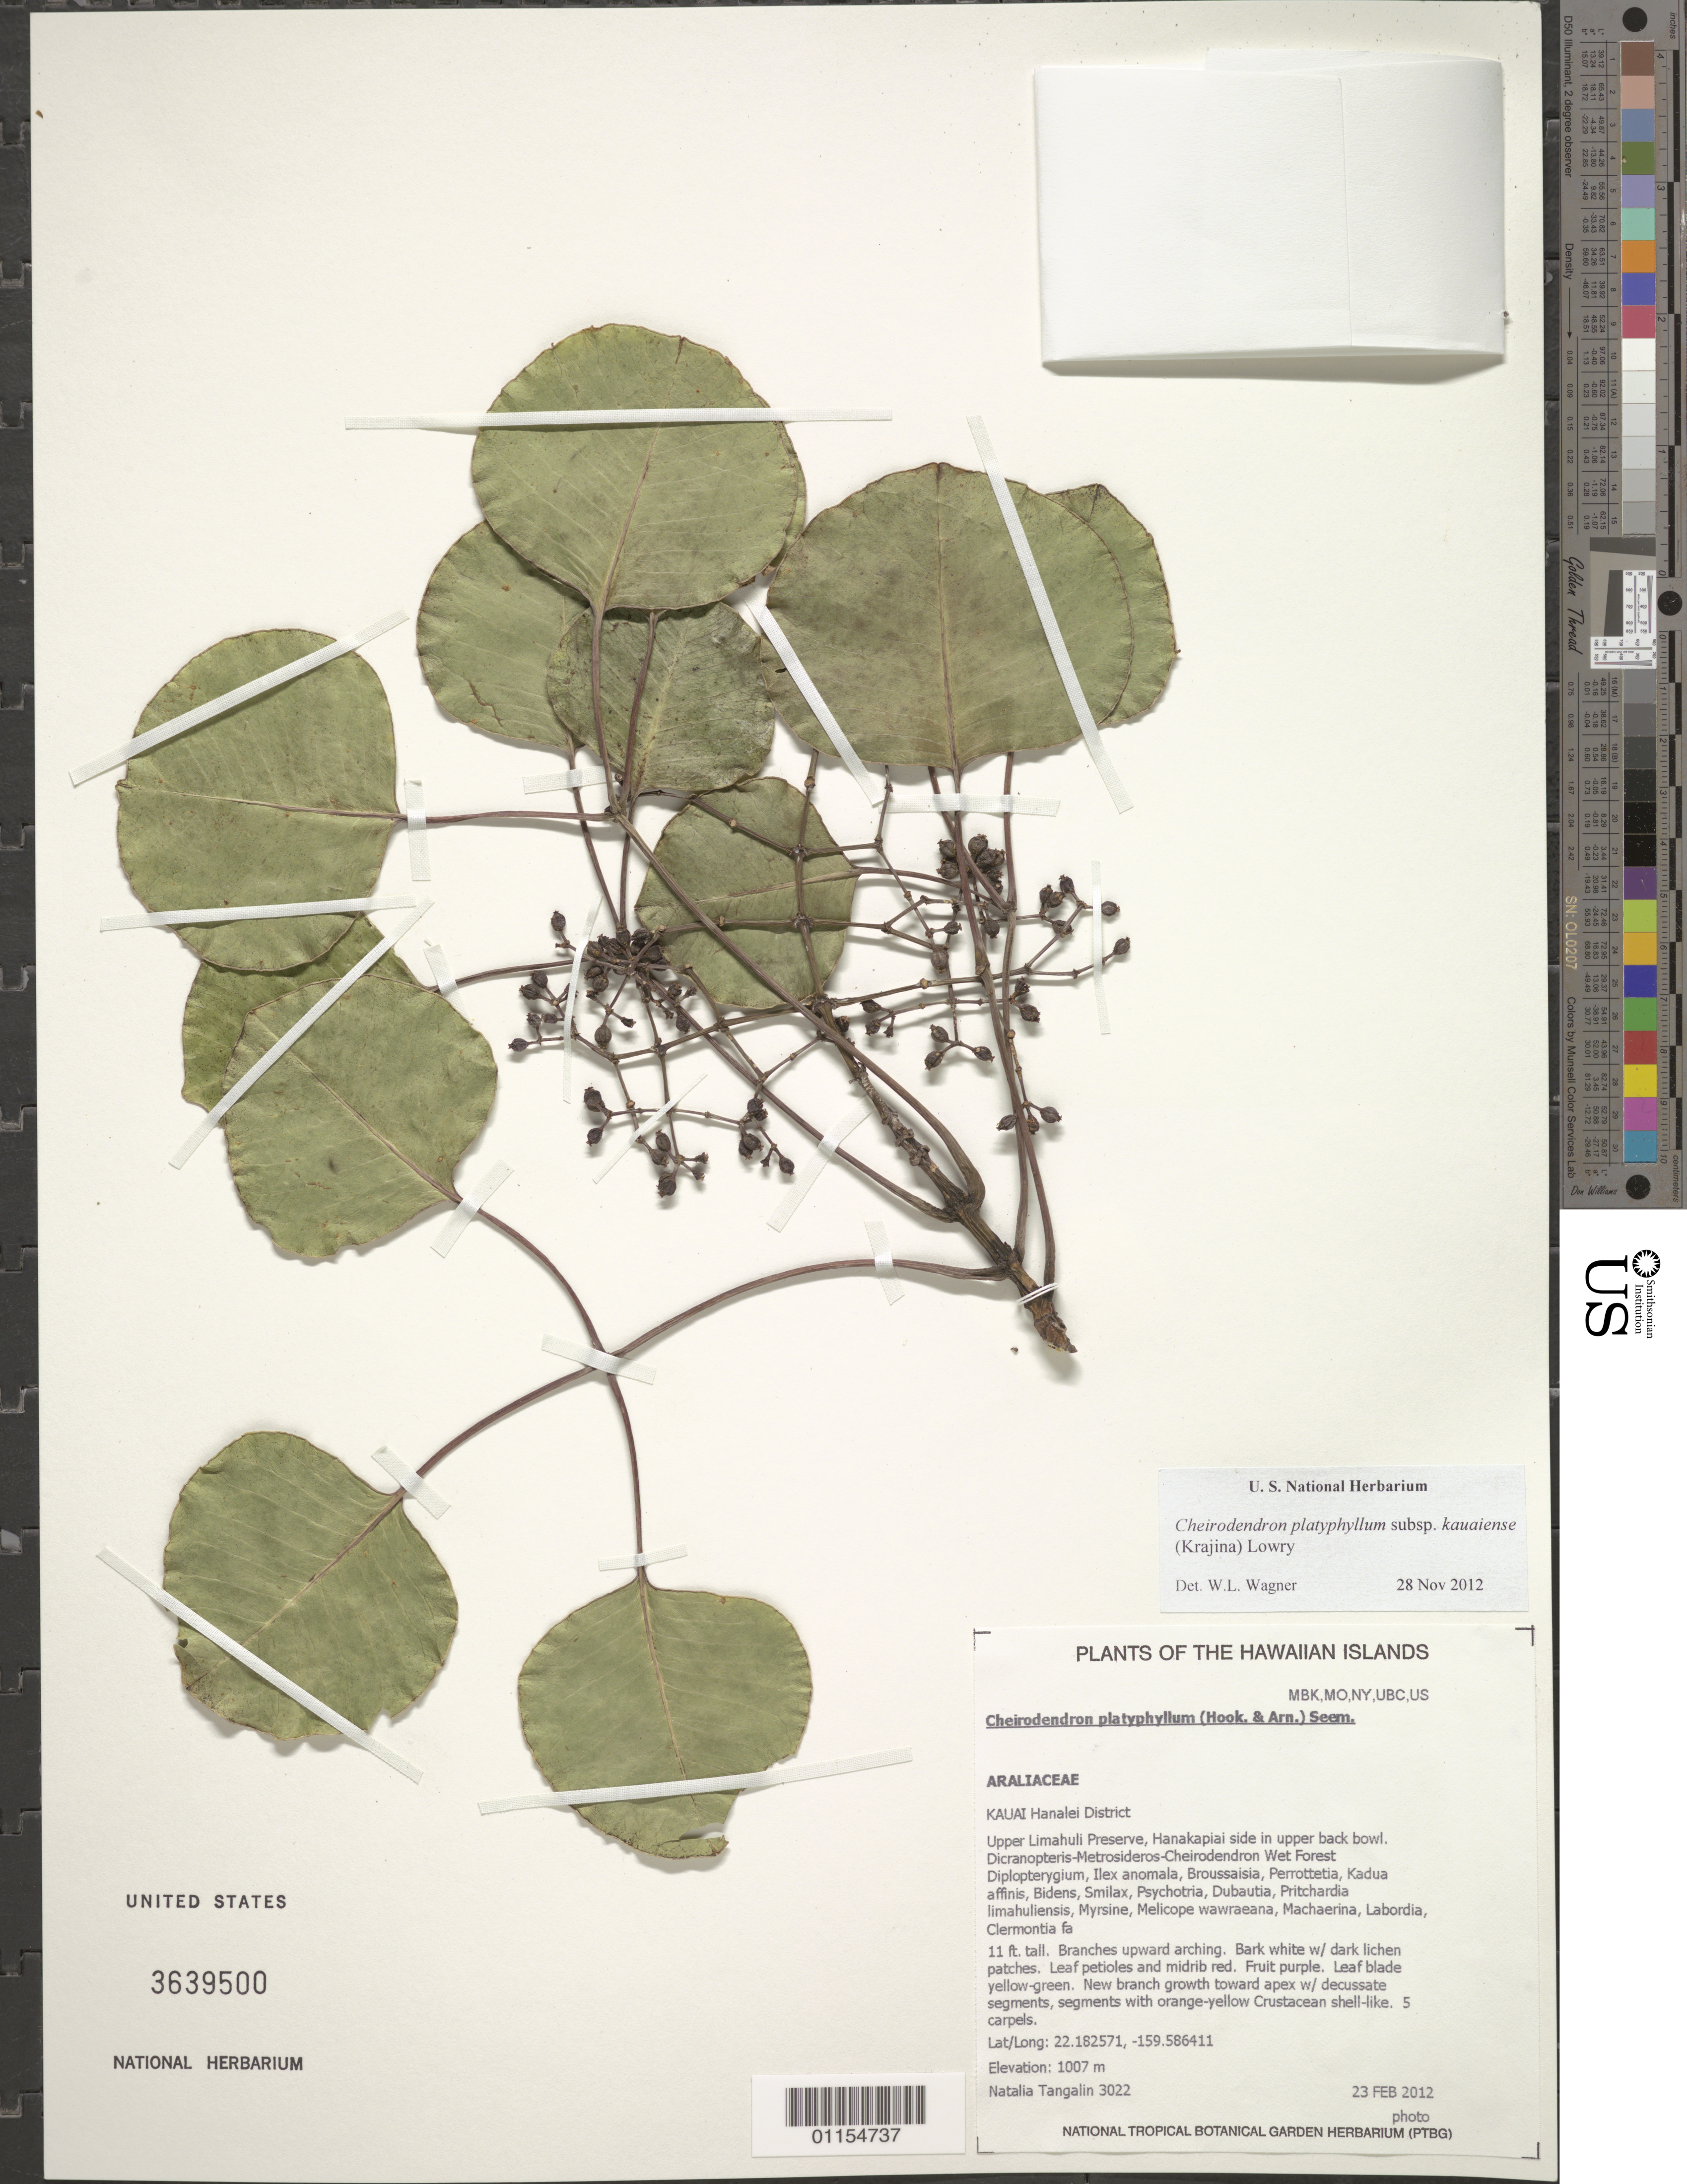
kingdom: Plantae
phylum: Tracheophyta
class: Magnoliopsida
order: Apiales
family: Araliaceae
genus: Cheirodendron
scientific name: Cheirodendron platyphyllum subsp. kauaiense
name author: (Krajina) Lowry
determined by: Wagner, W. L., (BOT), Smithsonian Institution - National Museum of Natural History (UNITED STATES)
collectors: N. Tangalin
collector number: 3022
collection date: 2012-02-23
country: United States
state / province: Hawaii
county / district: Kauai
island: Kaua'i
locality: Hanalei District, Upper Limahuli Preserve, Hanakapiai side in upper back bowl.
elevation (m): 1007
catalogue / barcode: US 3639500